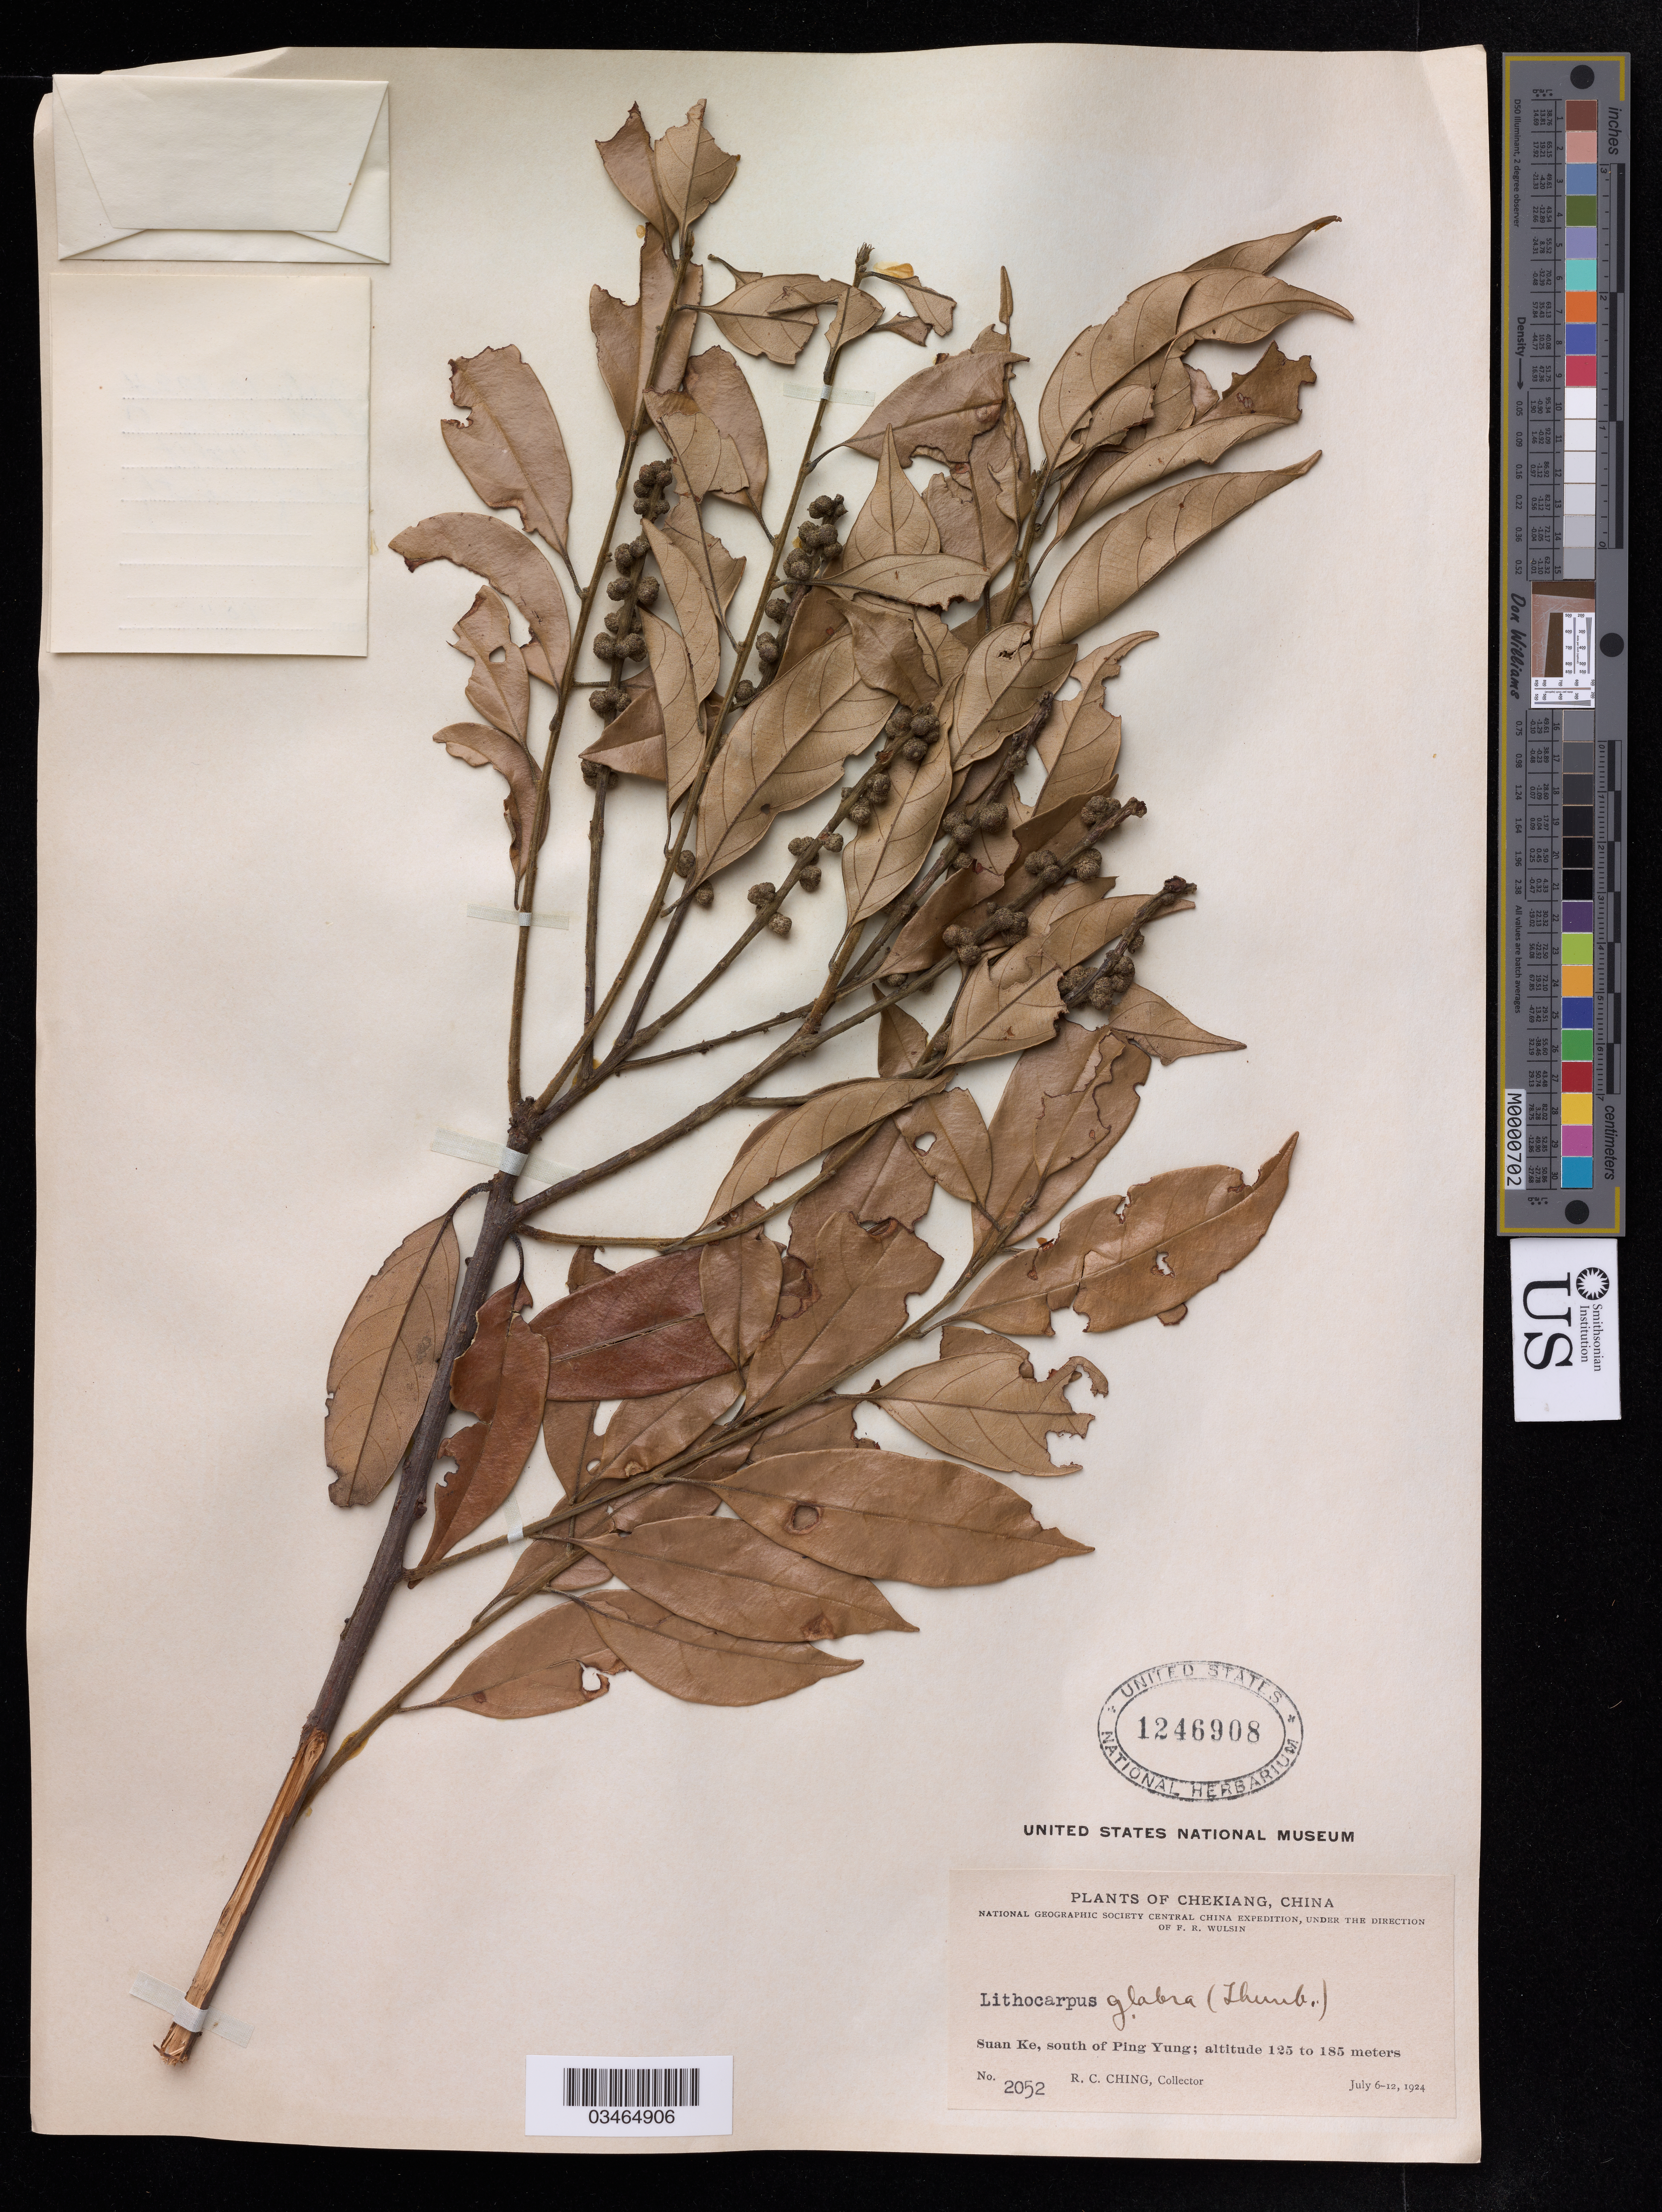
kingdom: Plantae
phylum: Tracheophyta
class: Magnoliopsida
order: Fagales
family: Fagaceae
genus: Lithocarpus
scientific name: Lithocarpus glaber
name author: (Thunb.) Nakai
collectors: R. Ching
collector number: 2052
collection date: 1924-07-06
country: China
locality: Chekiang. Suan Ke, south of Ping Yung.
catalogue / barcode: US 1246908